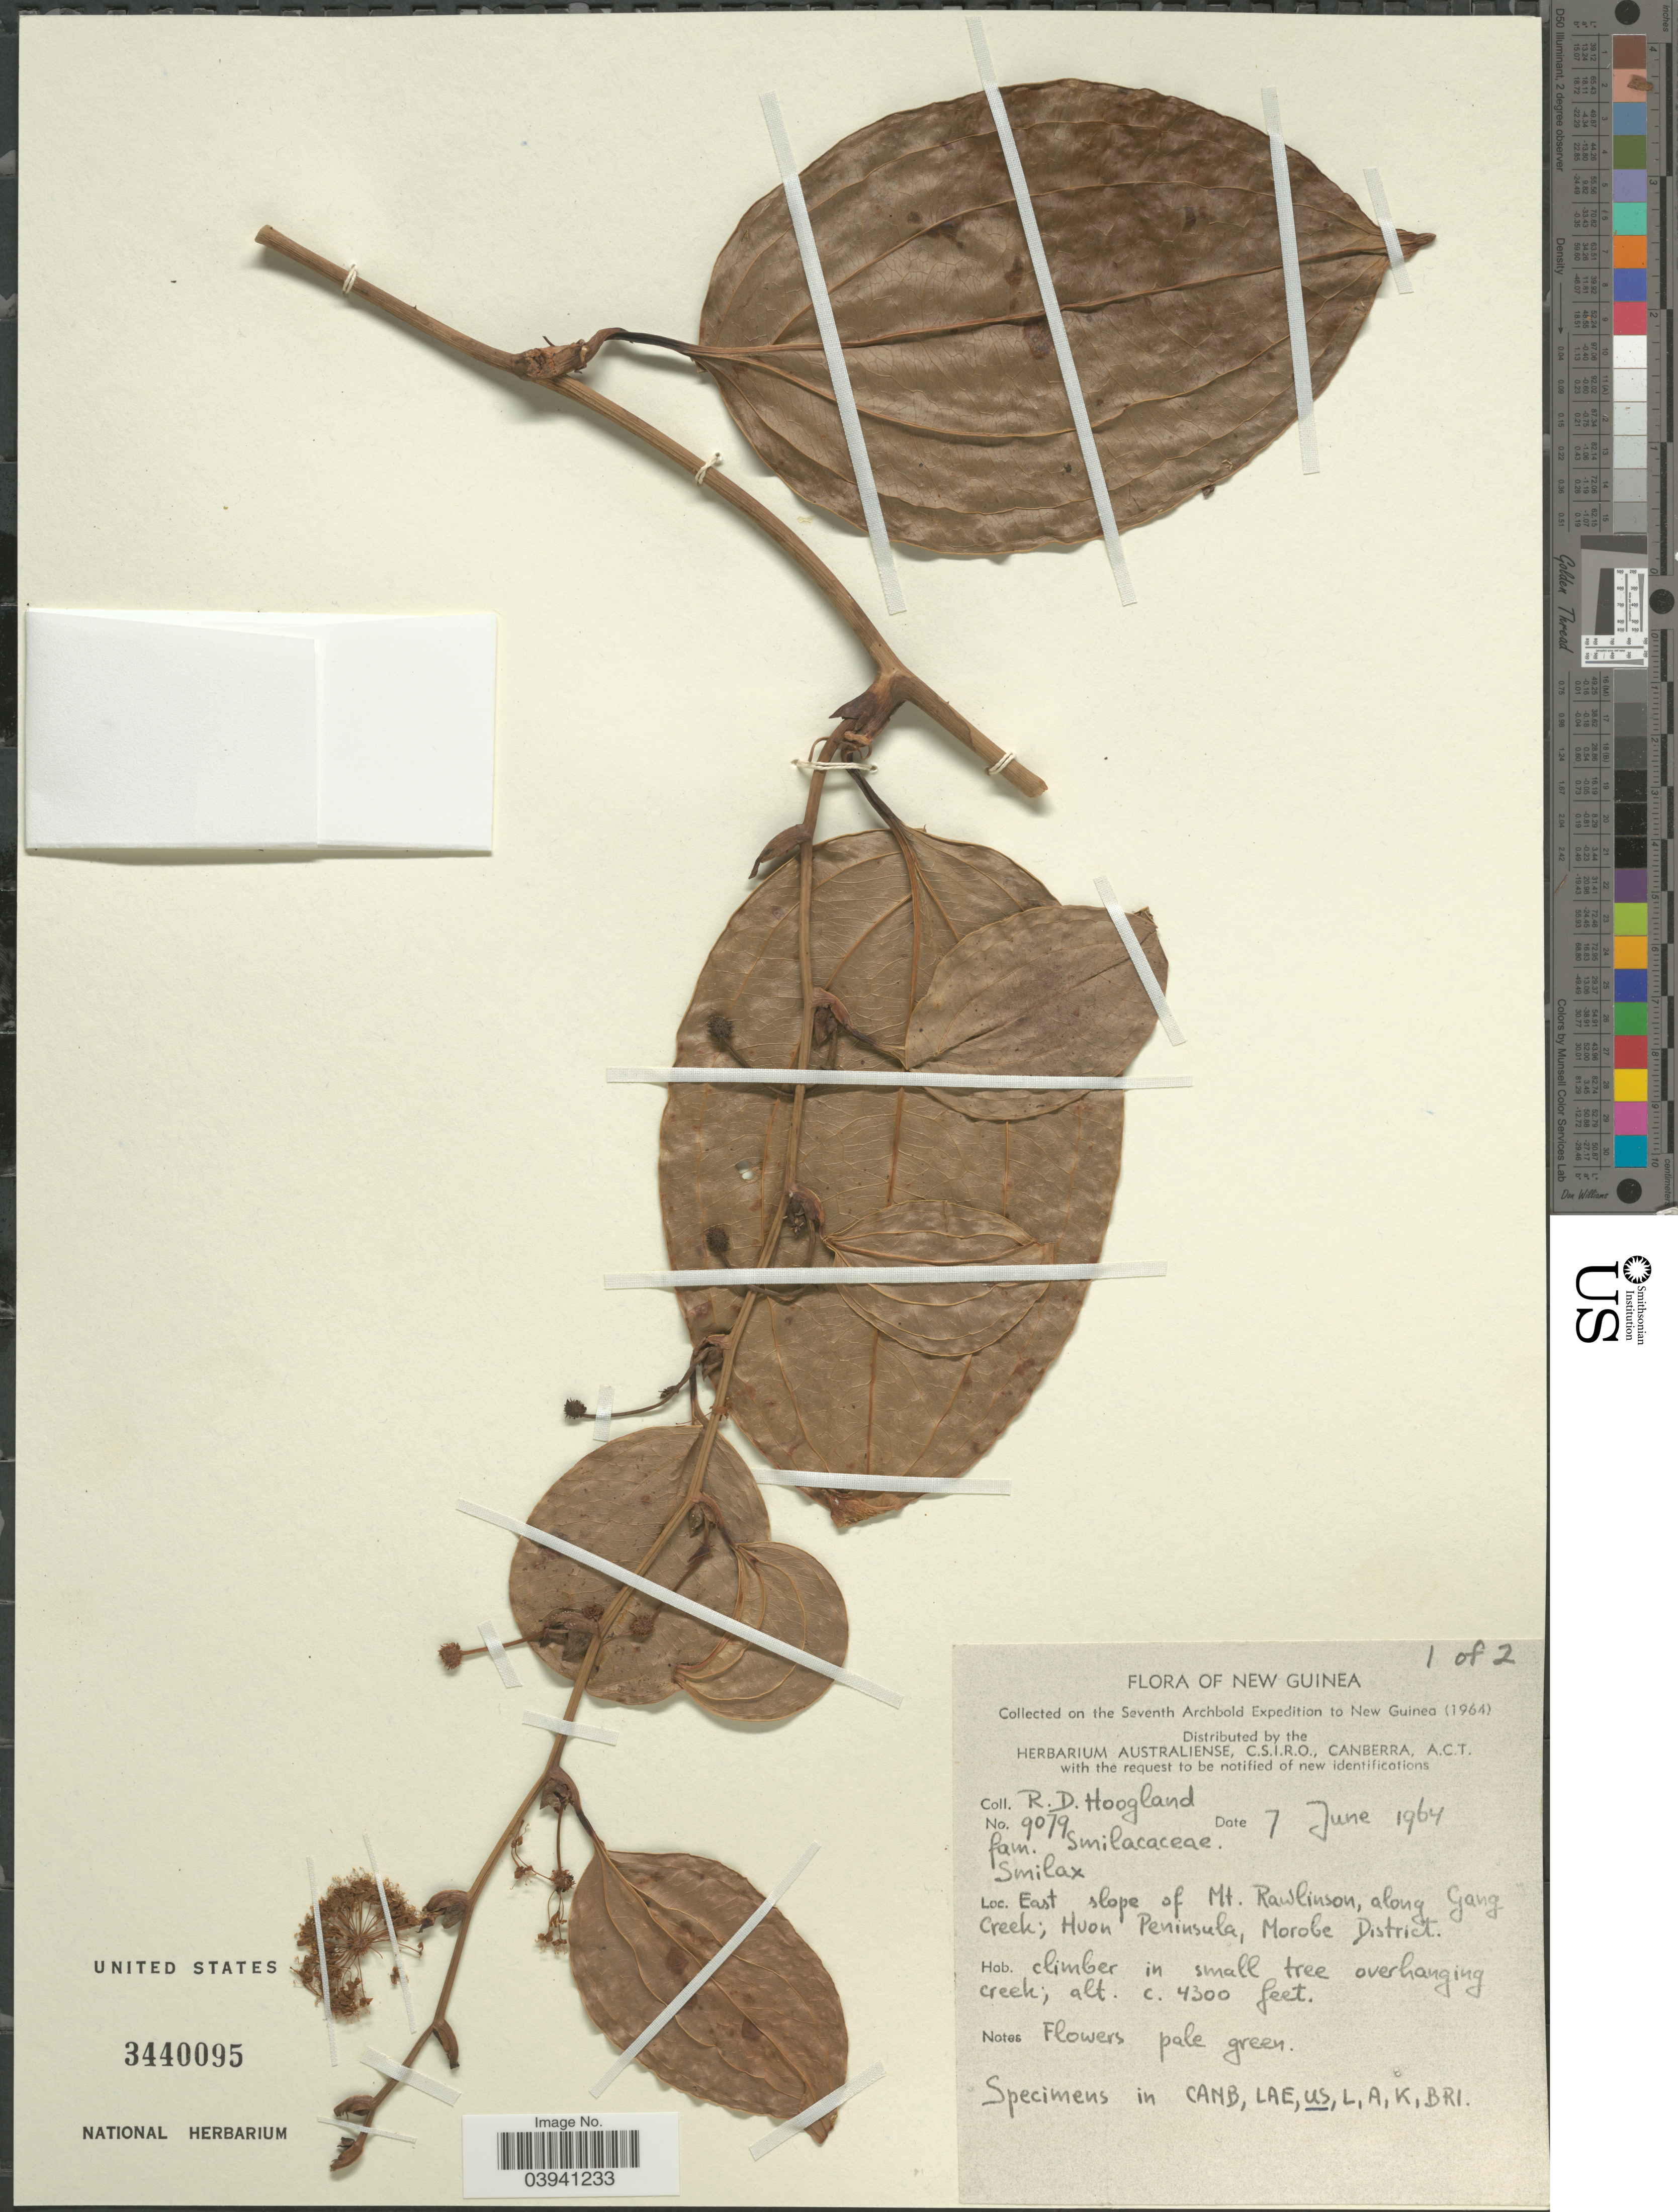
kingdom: Plantae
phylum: Tracheophyta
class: Liliopsida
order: Liliales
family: Smilacaceae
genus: Smilax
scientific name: Smilax sp.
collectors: R. D. Hoogland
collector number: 9079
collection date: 1964-06-07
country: Papua New Guinea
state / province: Morobe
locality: New Guinea. East slope of Mt. Rawlinson, along Gang Creek; Huon Peninsula, Morobe District.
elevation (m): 1311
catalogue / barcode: US 3440095